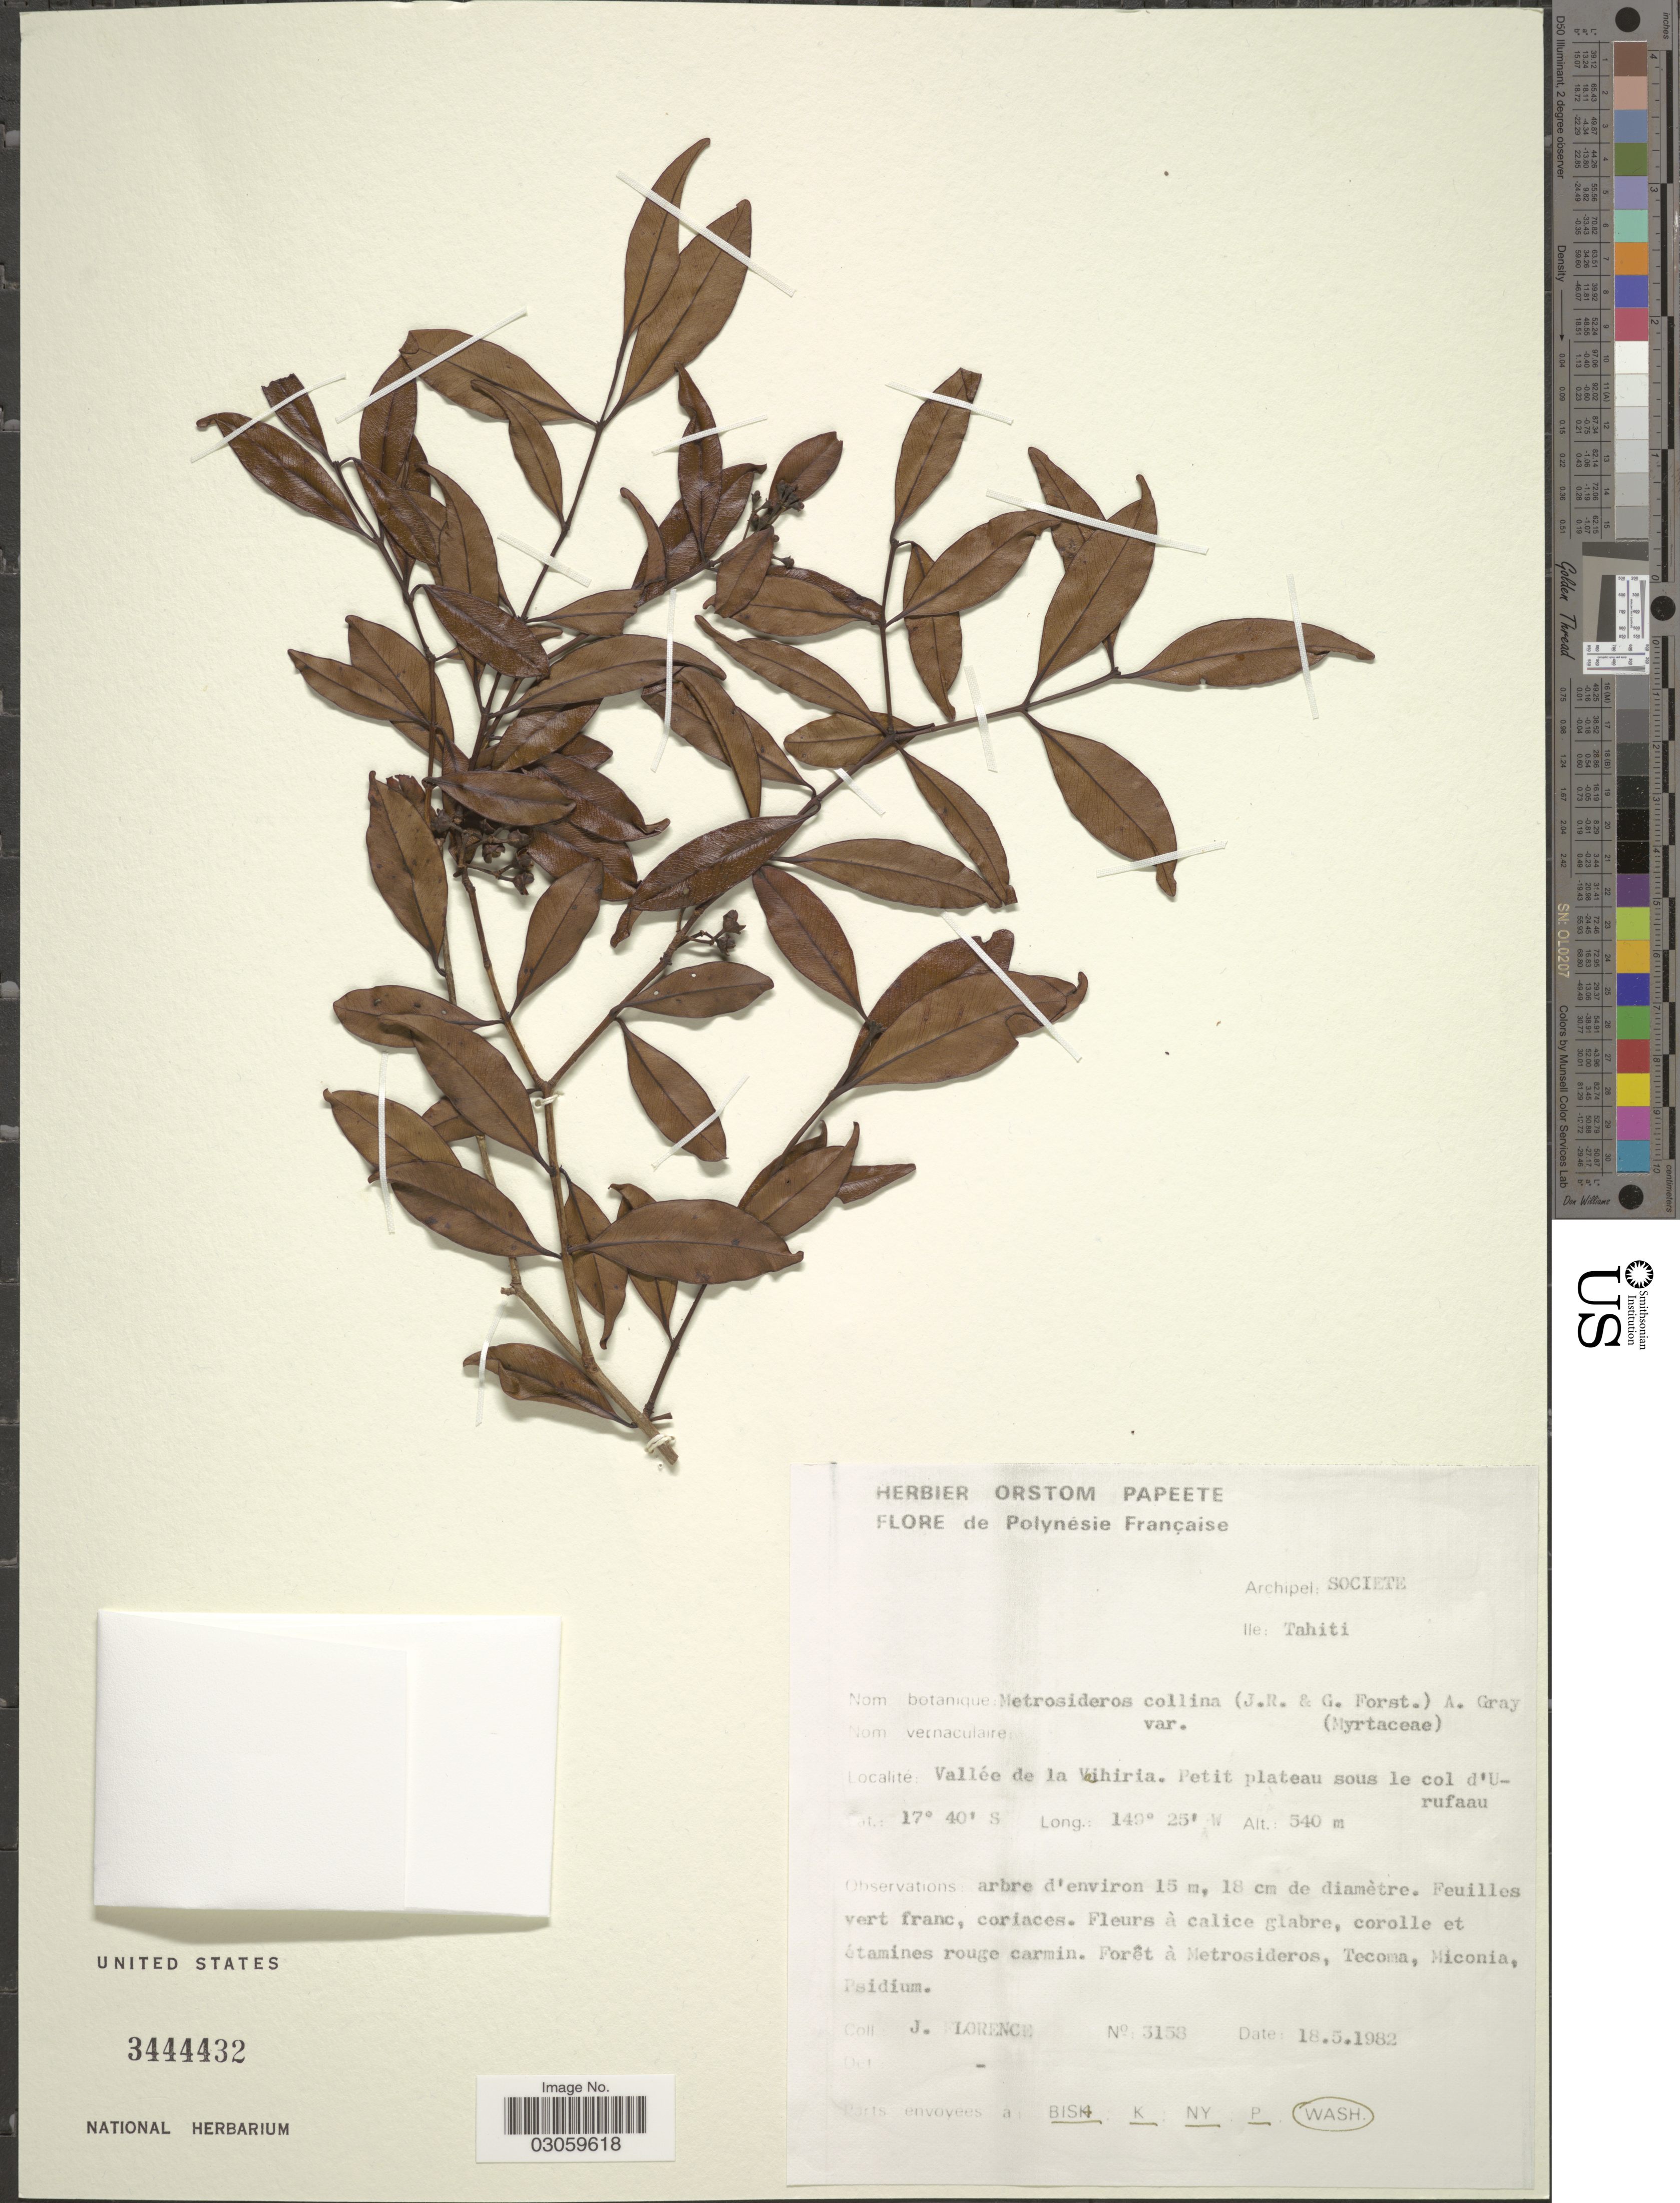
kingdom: Plantae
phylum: Tracheophyta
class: Magnoliopsida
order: Myrtales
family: Myrtaceae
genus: Metrosideros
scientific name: Metrosideros collina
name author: (J.R. Forst. & G. Forst.) A. Gray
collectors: J. Florence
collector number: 3158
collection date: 1982-05-18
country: French Polynesia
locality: Archipel: Societe. Ile: Tahiti. Vallée de la Vaihiria. Petit plateau sous le col d'Urufaau.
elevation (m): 540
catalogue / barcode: US 3444432